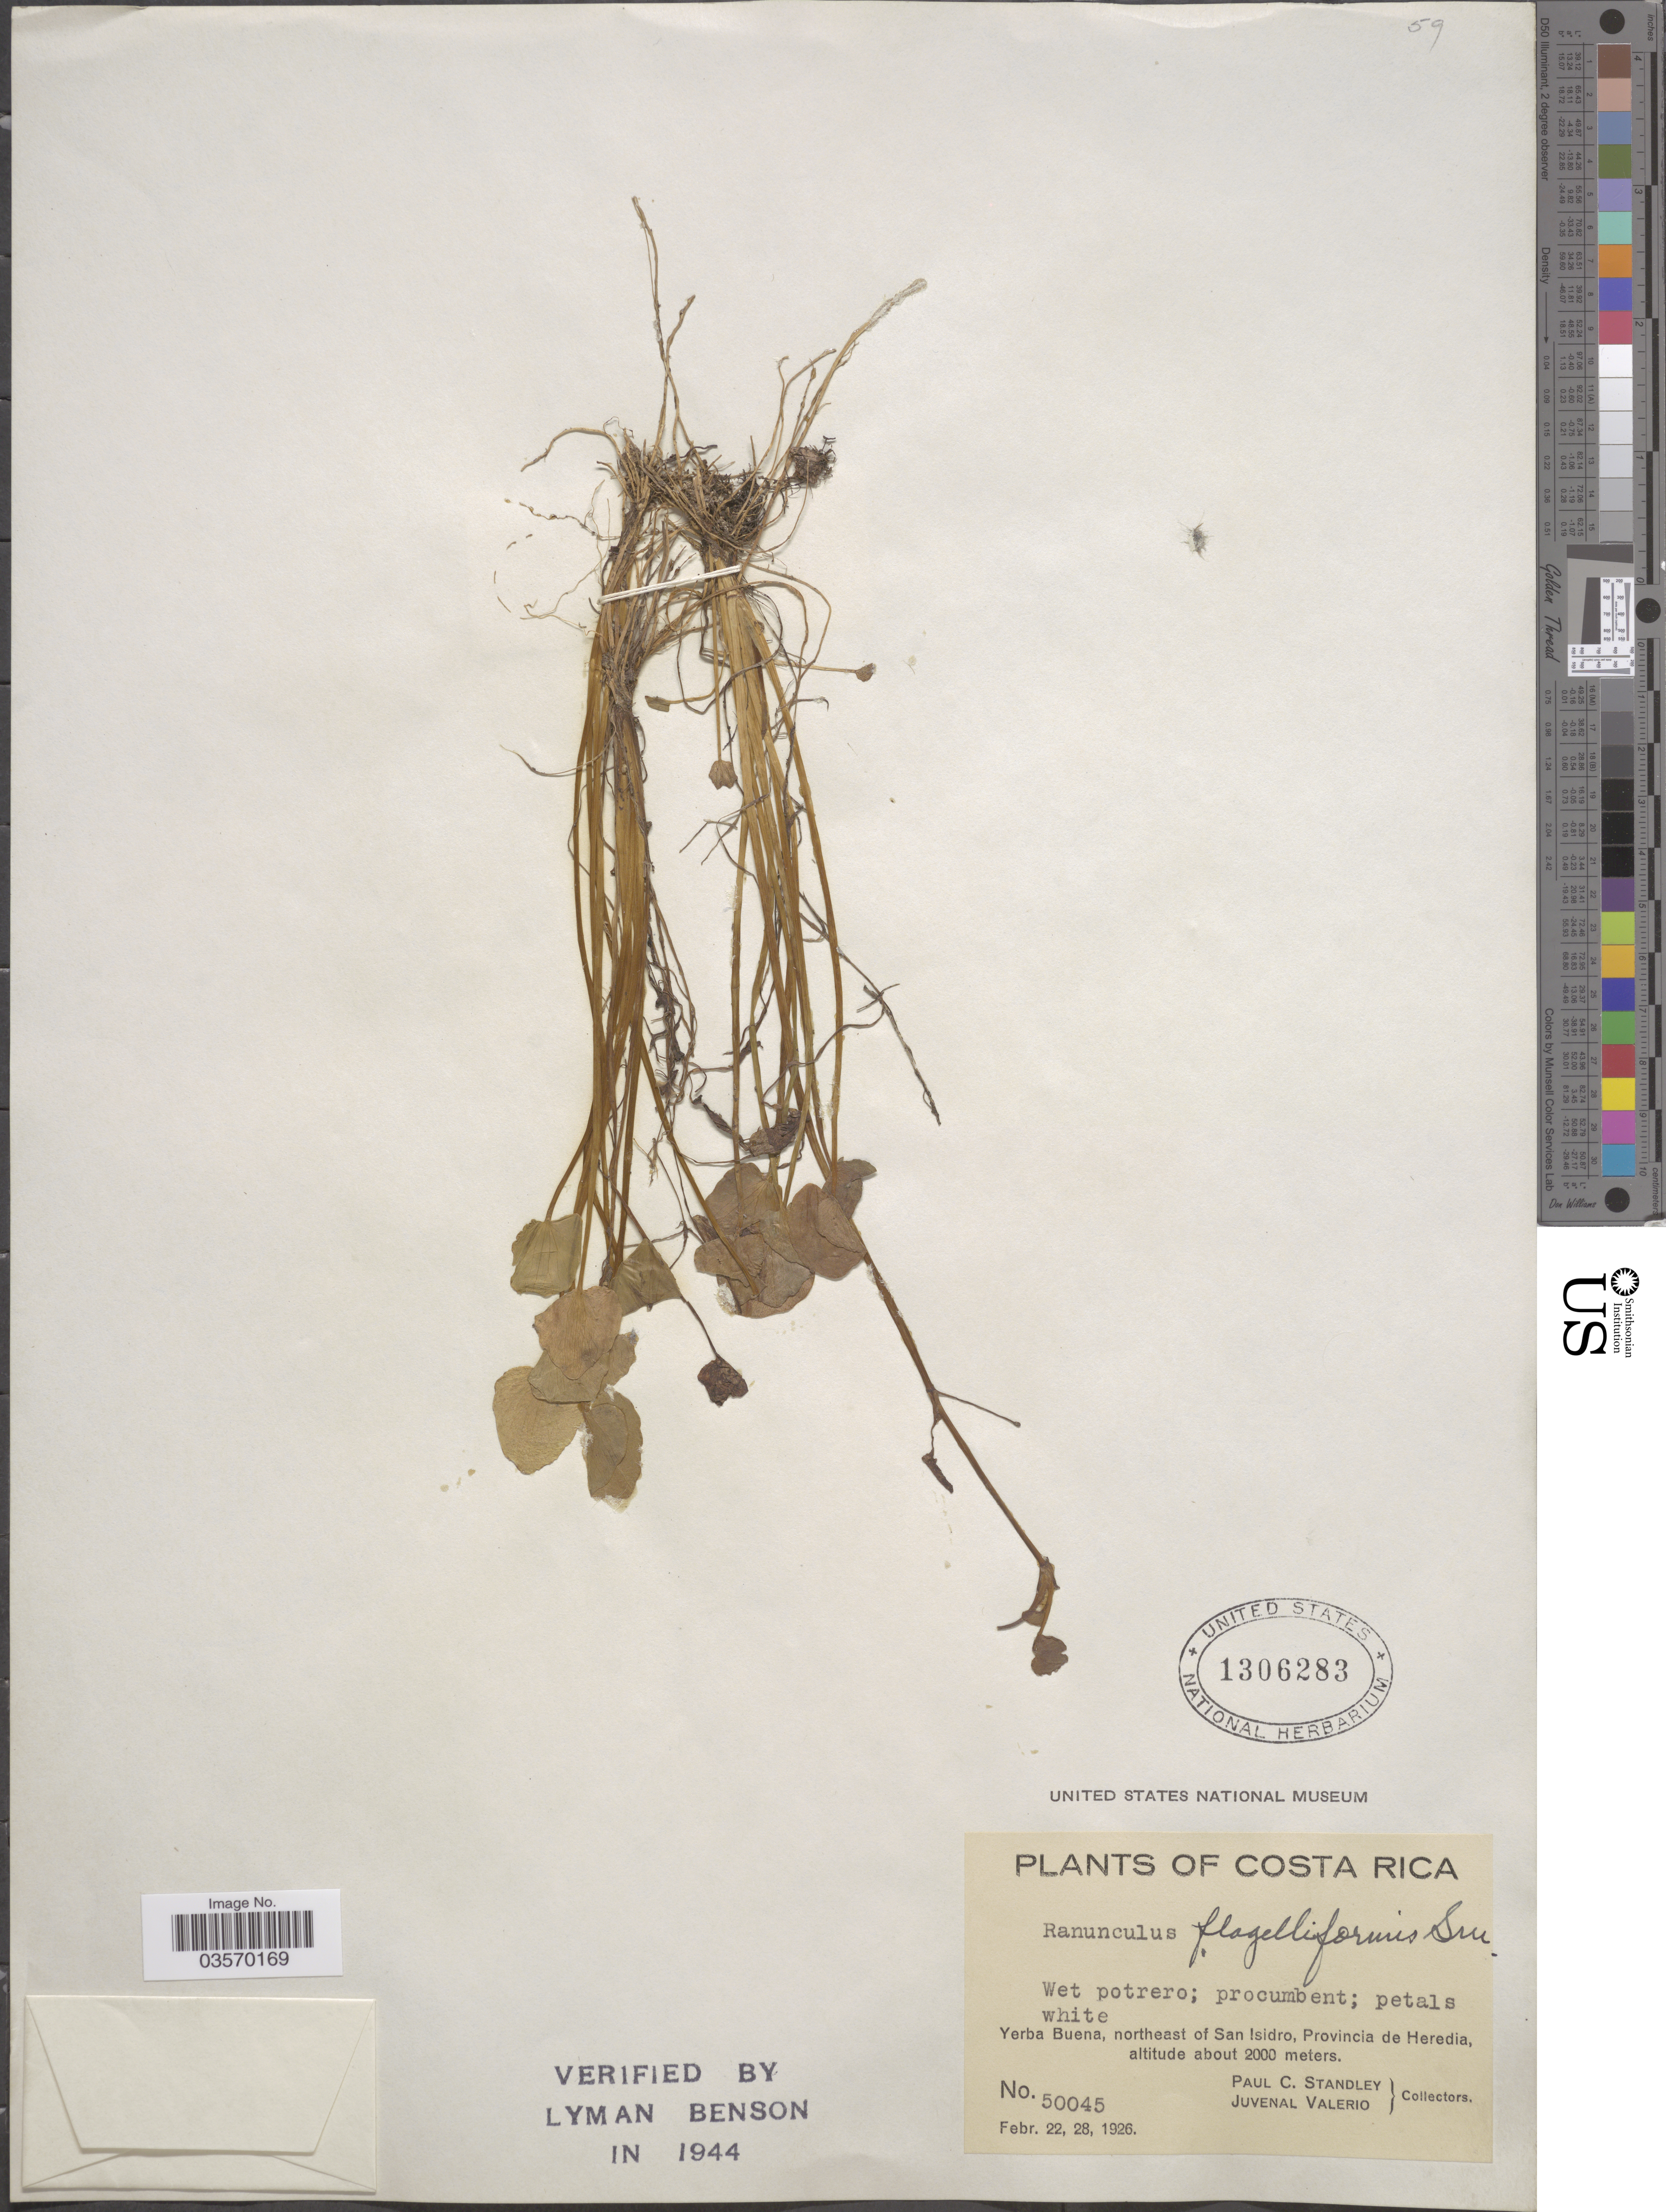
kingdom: Plantae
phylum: Tracheophyta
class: Magnoliopsida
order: Ranunculales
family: Ranunculaceae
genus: Ranunculus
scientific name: Ranunculus flagelliformis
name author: Sm.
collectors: P. C. Standley & J. Valerio R.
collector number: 50045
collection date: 1926-02-22/1926-02-28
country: Costa Rica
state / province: Heredia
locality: Yerba Buena, northeast of San Isidro.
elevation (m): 2000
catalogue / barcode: US 1306283